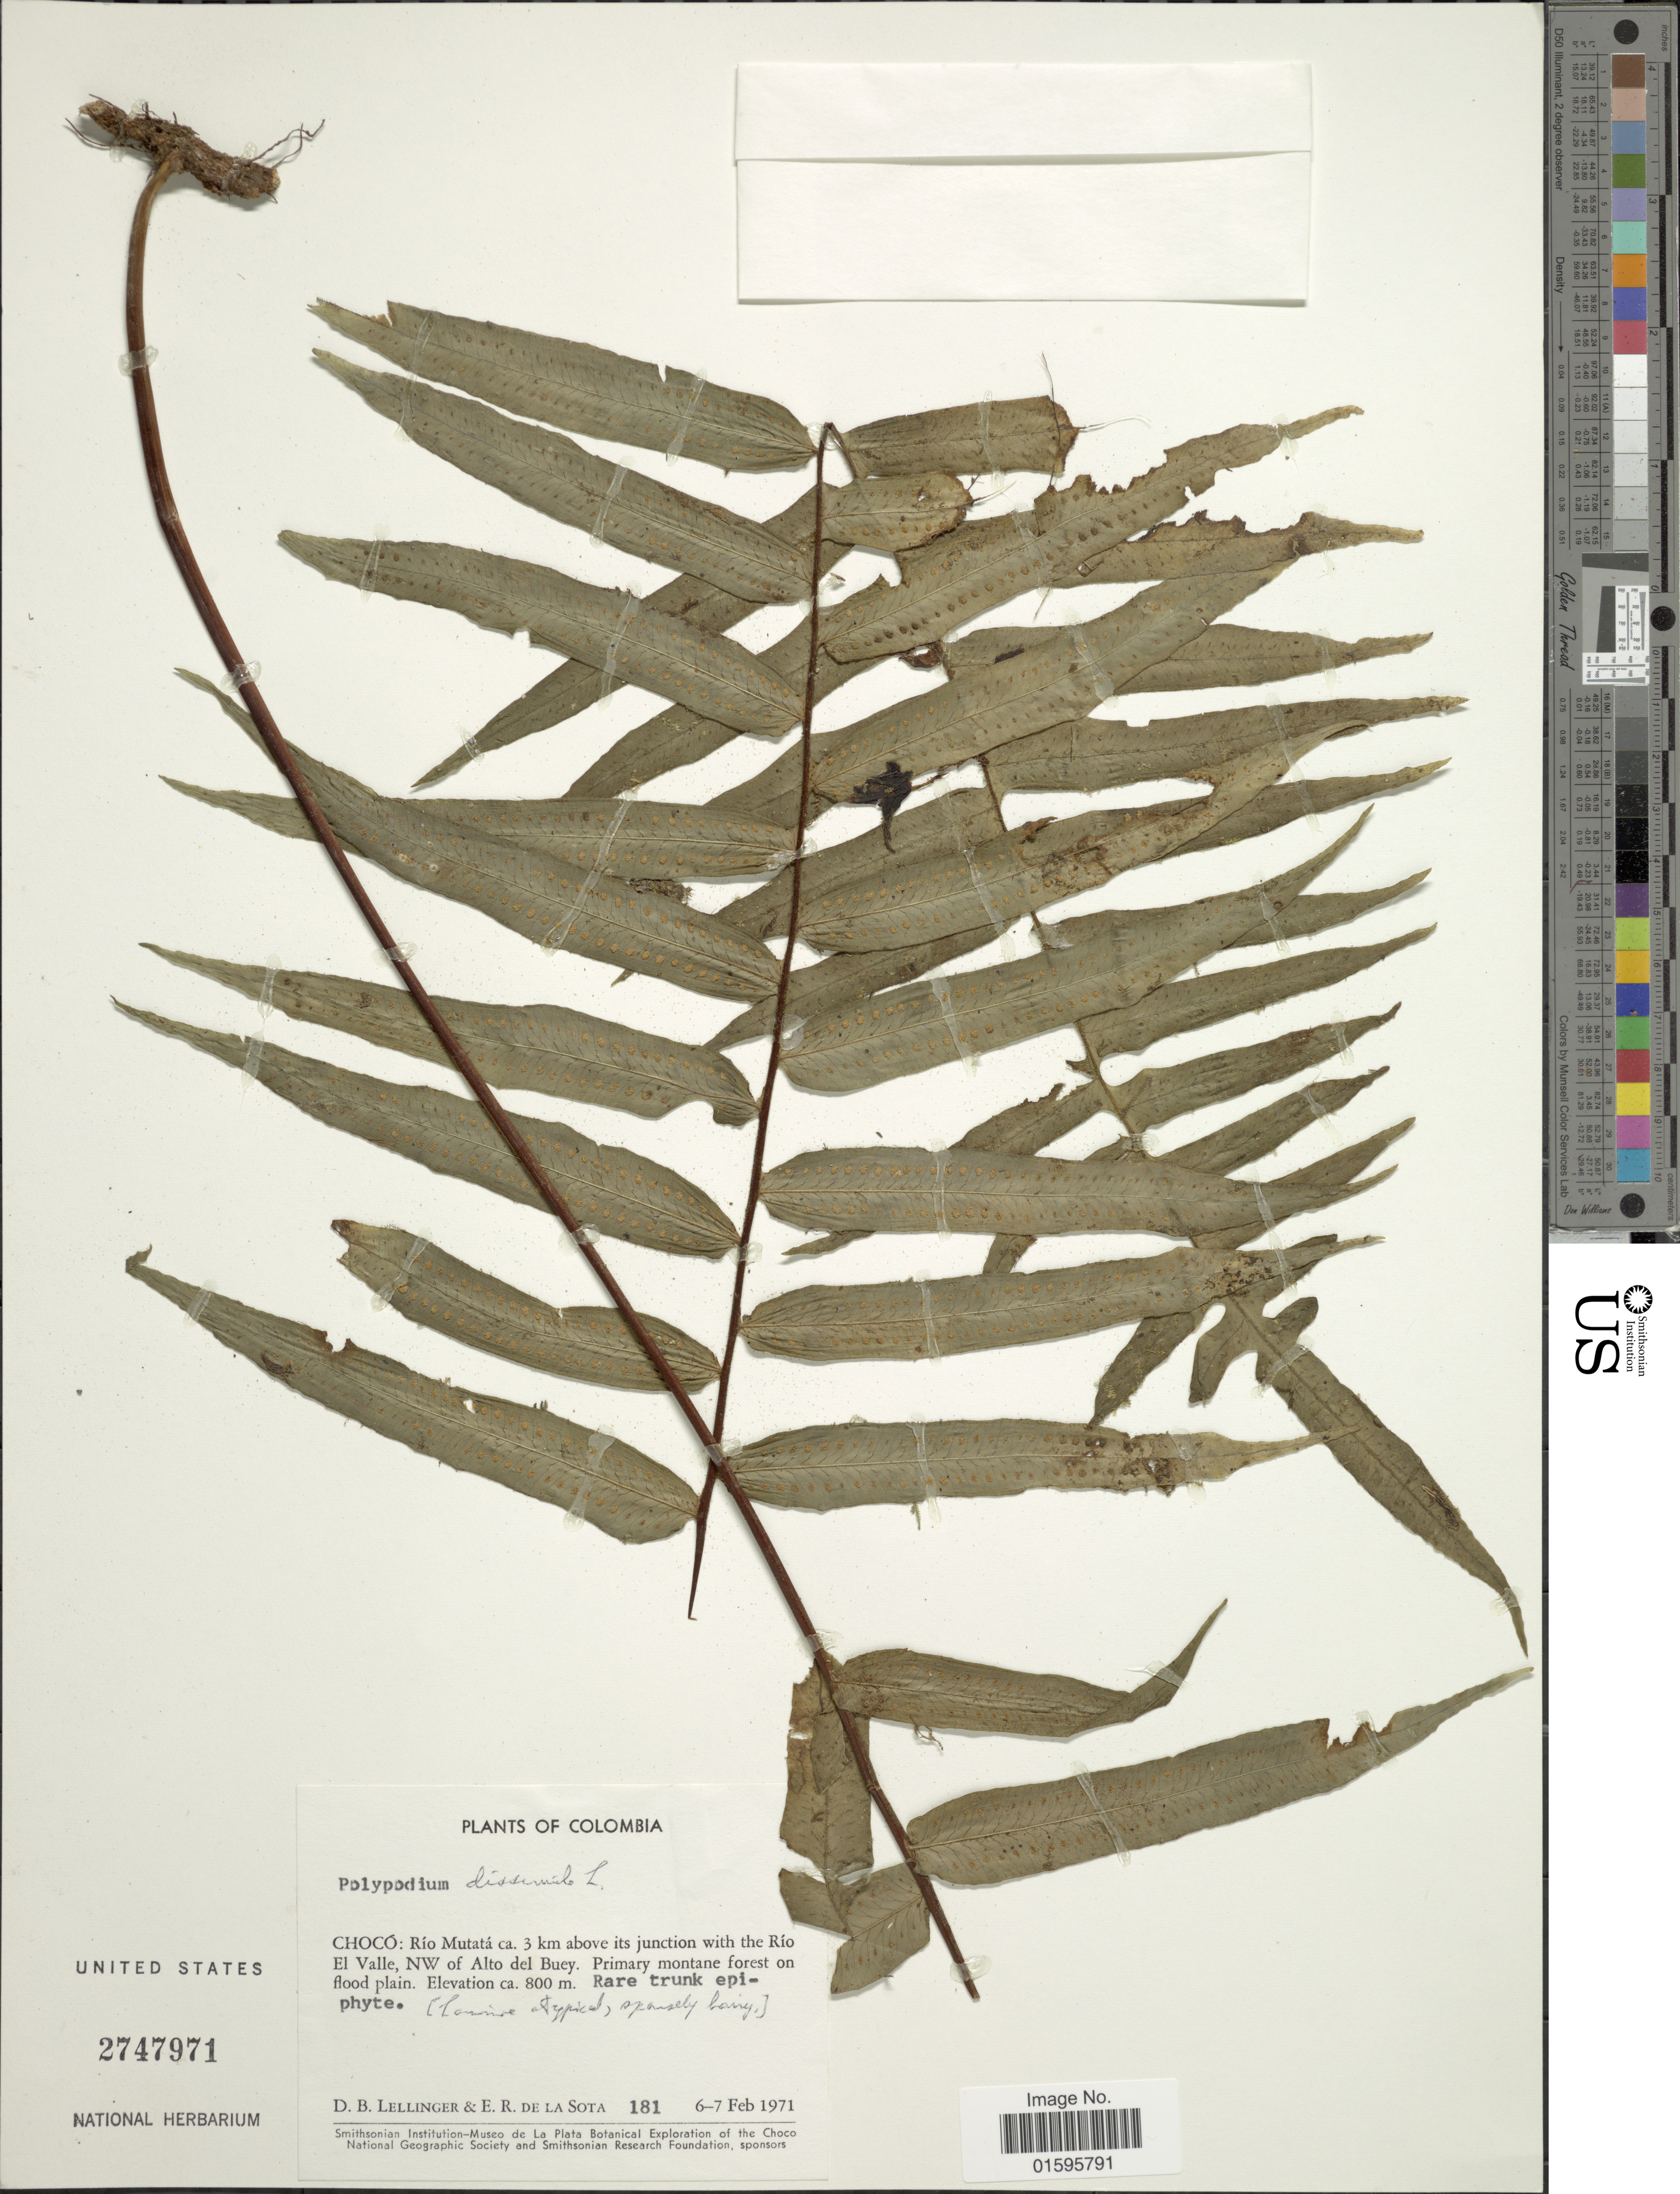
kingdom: Plantae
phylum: Tracheophyta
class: Polypodiopsida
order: Polypodiales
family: Polypodiaceae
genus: Polypodium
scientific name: Polypodium dulce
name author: Poir.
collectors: D. B. Lellinger & E. R. de la Sota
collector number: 181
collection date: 1971-02-06/1971-02-07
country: Colombia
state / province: Chocó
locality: Choco: Rio Mutata ca 3 km above its junction with the Rio El Valle, NW of Alto del Buey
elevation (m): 800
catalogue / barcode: US 2747971